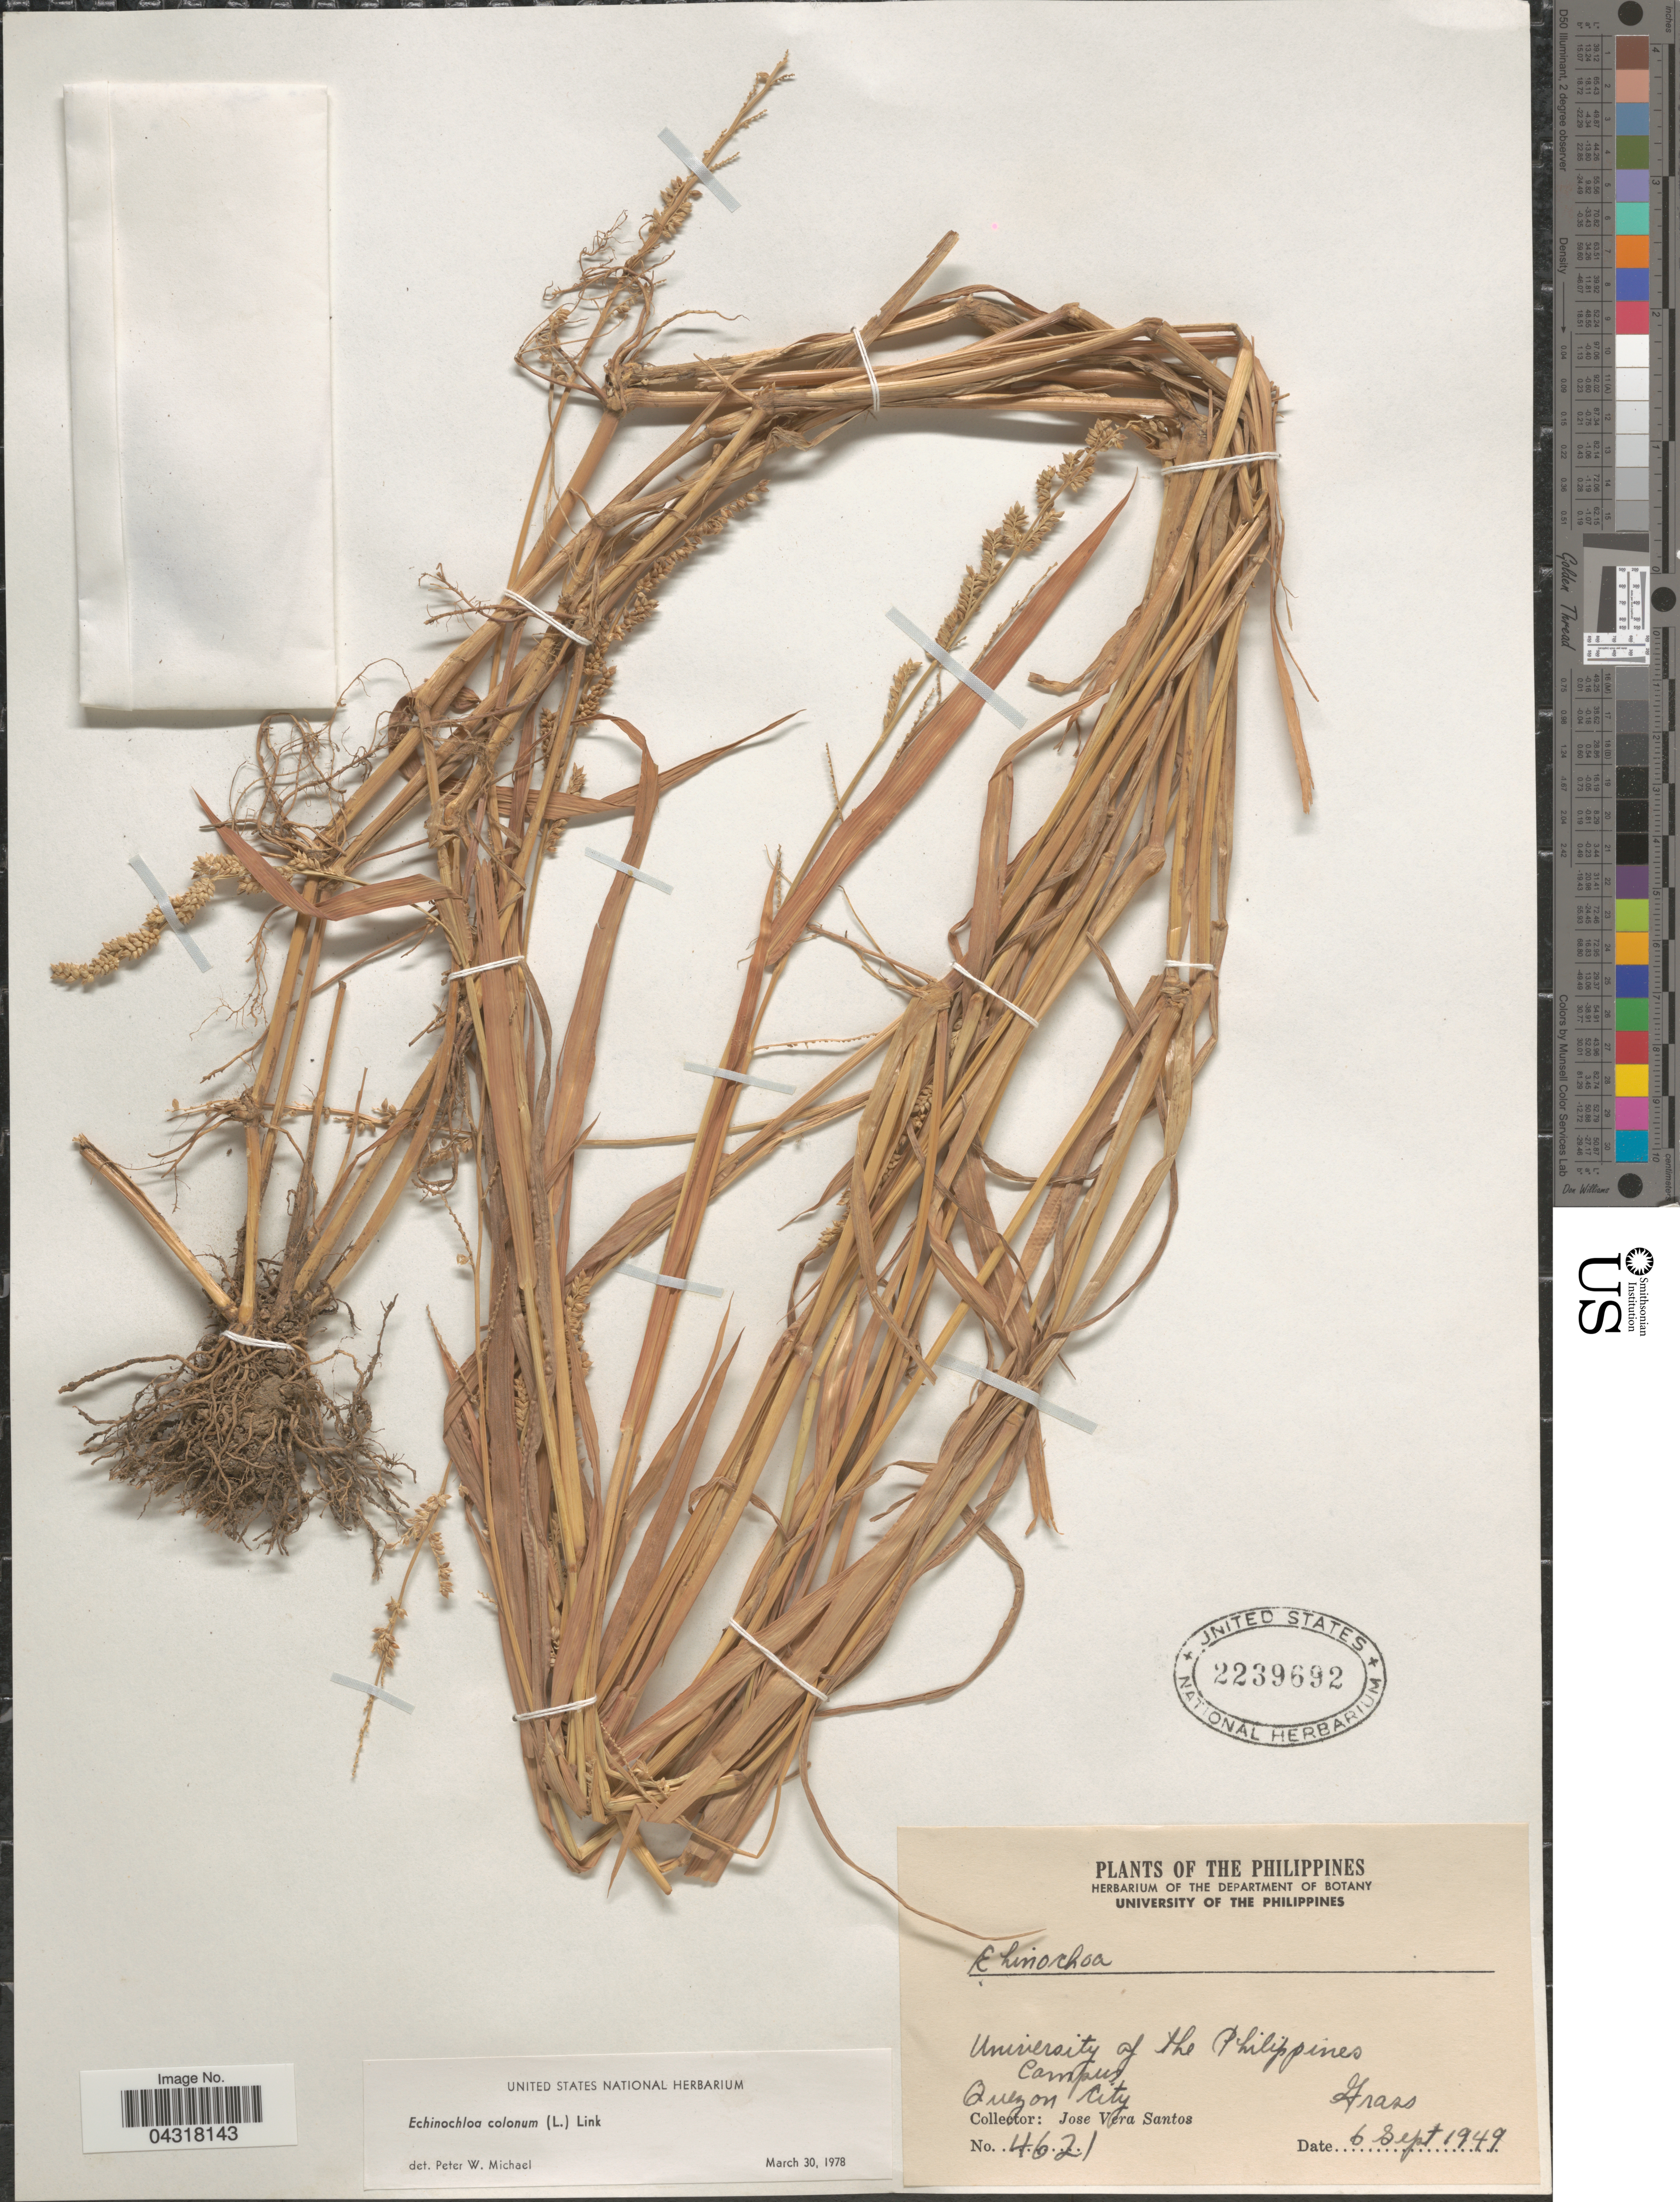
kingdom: Plantae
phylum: Tracheophyta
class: Liliopsida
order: Poales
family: Poaceae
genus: Echinochloa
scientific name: Echinochloa colona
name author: (L.) Link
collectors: J. Vera Santos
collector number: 4621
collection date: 1949-09-06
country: Philippines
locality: University of the Philippines. Campus. Quezon City.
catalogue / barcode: US 2239692